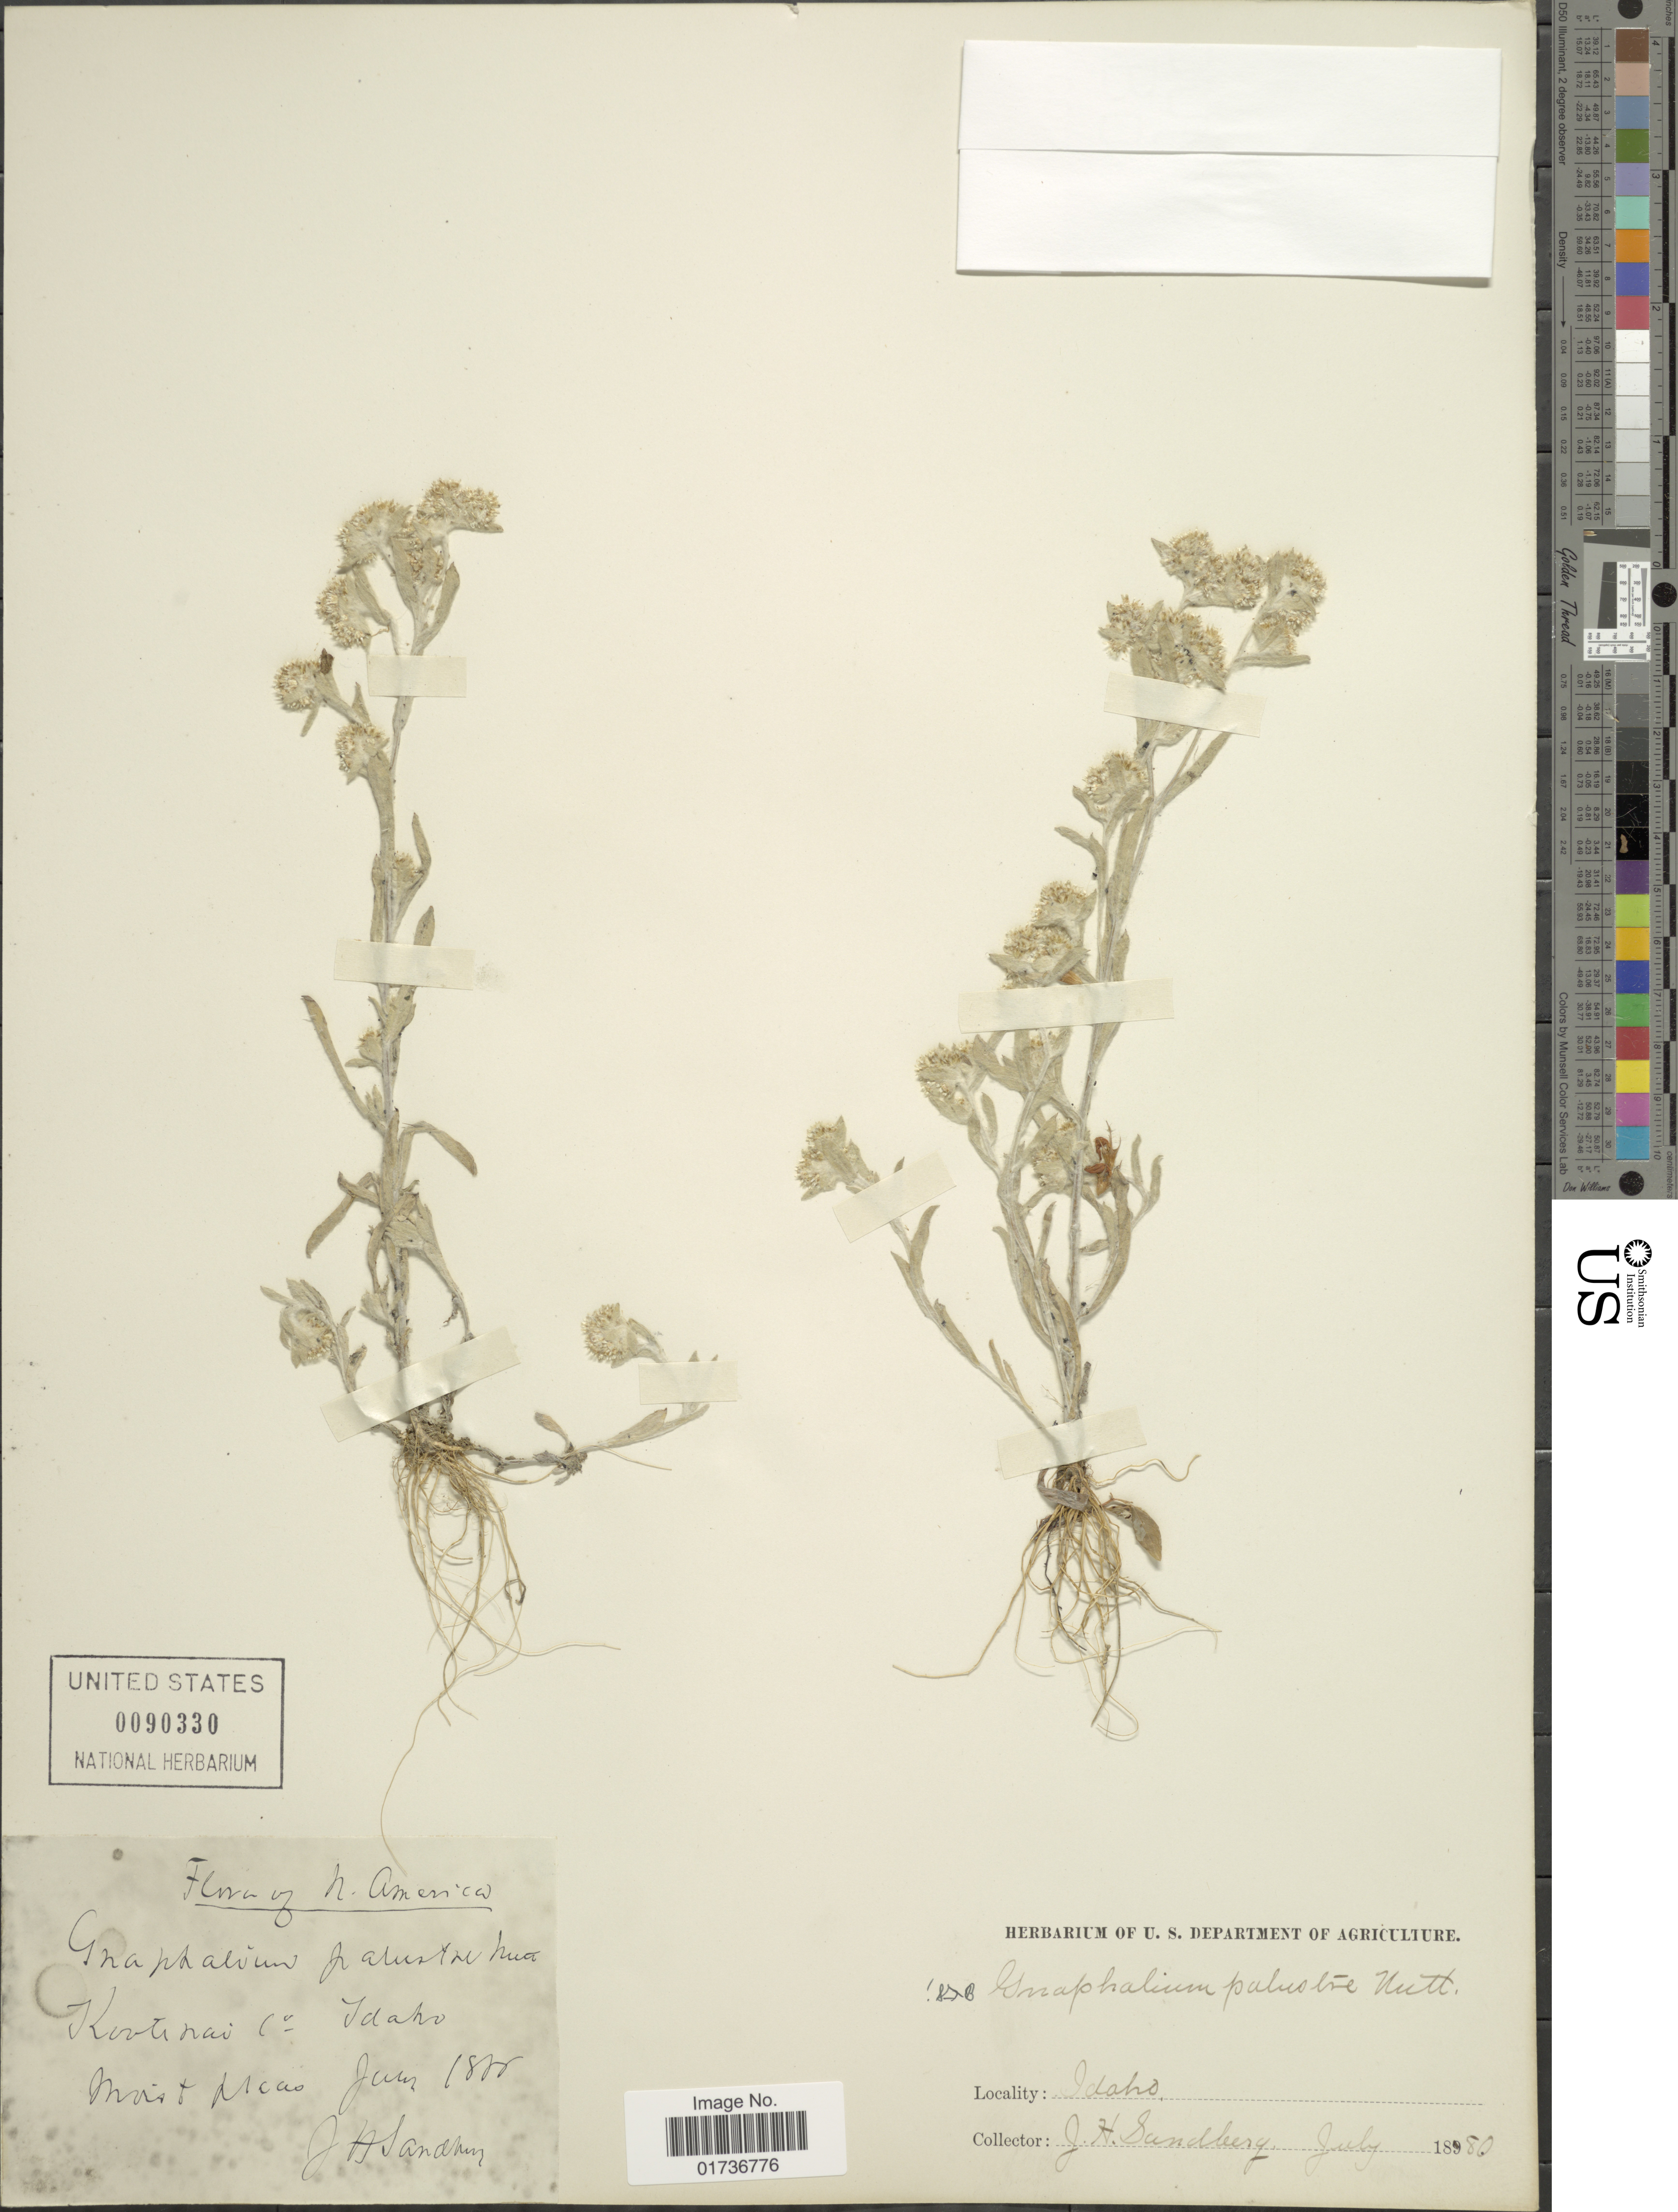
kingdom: Plantae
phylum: Tracheophyta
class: Magnoliopsida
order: Asterales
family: Asteraceae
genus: Gnaphalium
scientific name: Gnaphalium palustre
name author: Nutt.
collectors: J. H. Sandberg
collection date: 1880-01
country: United States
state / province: Idaho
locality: Kootenai ( Idaho) Moist places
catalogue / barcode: US 90330